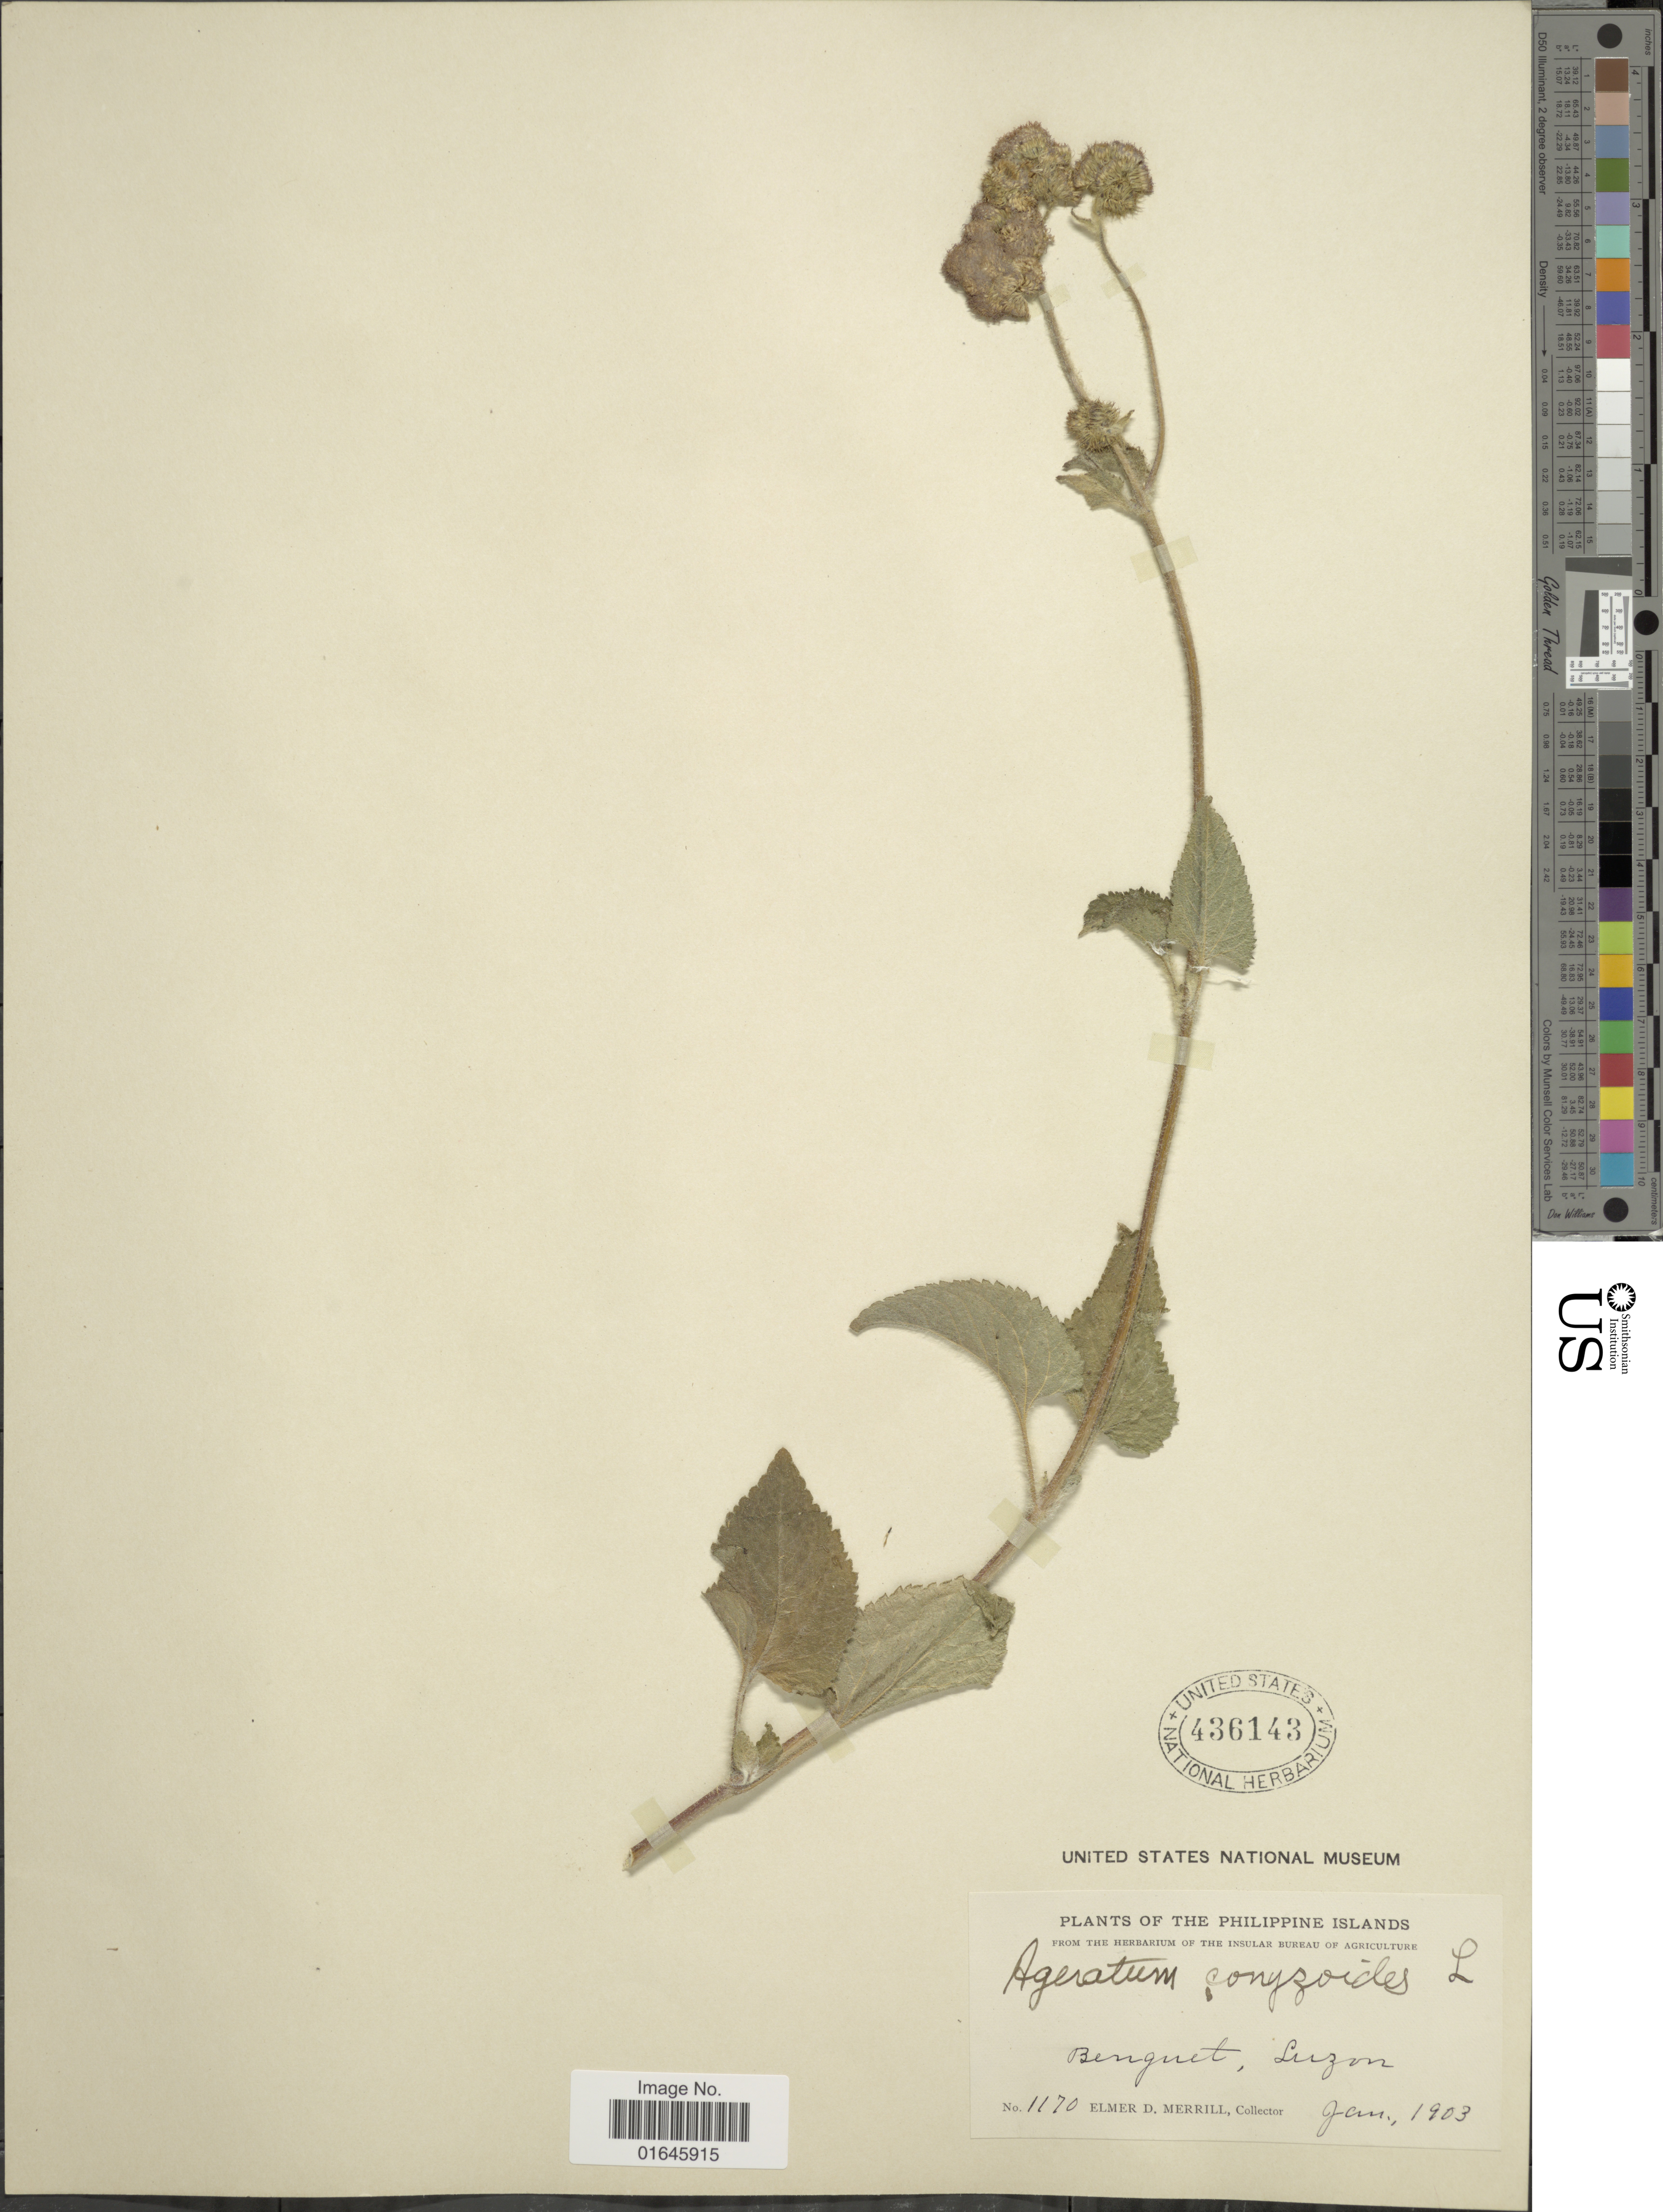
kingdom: Plantae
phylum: Tracheophyta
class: Magnoliopsida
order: Asterales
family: Asteraceae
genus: Ageratum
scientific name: Ageratum conyzoides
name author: L.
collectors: E. D. Merrill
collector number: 1170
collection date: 1903-01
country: Philippines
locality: Benguet, Luzon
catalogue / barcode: US 436143